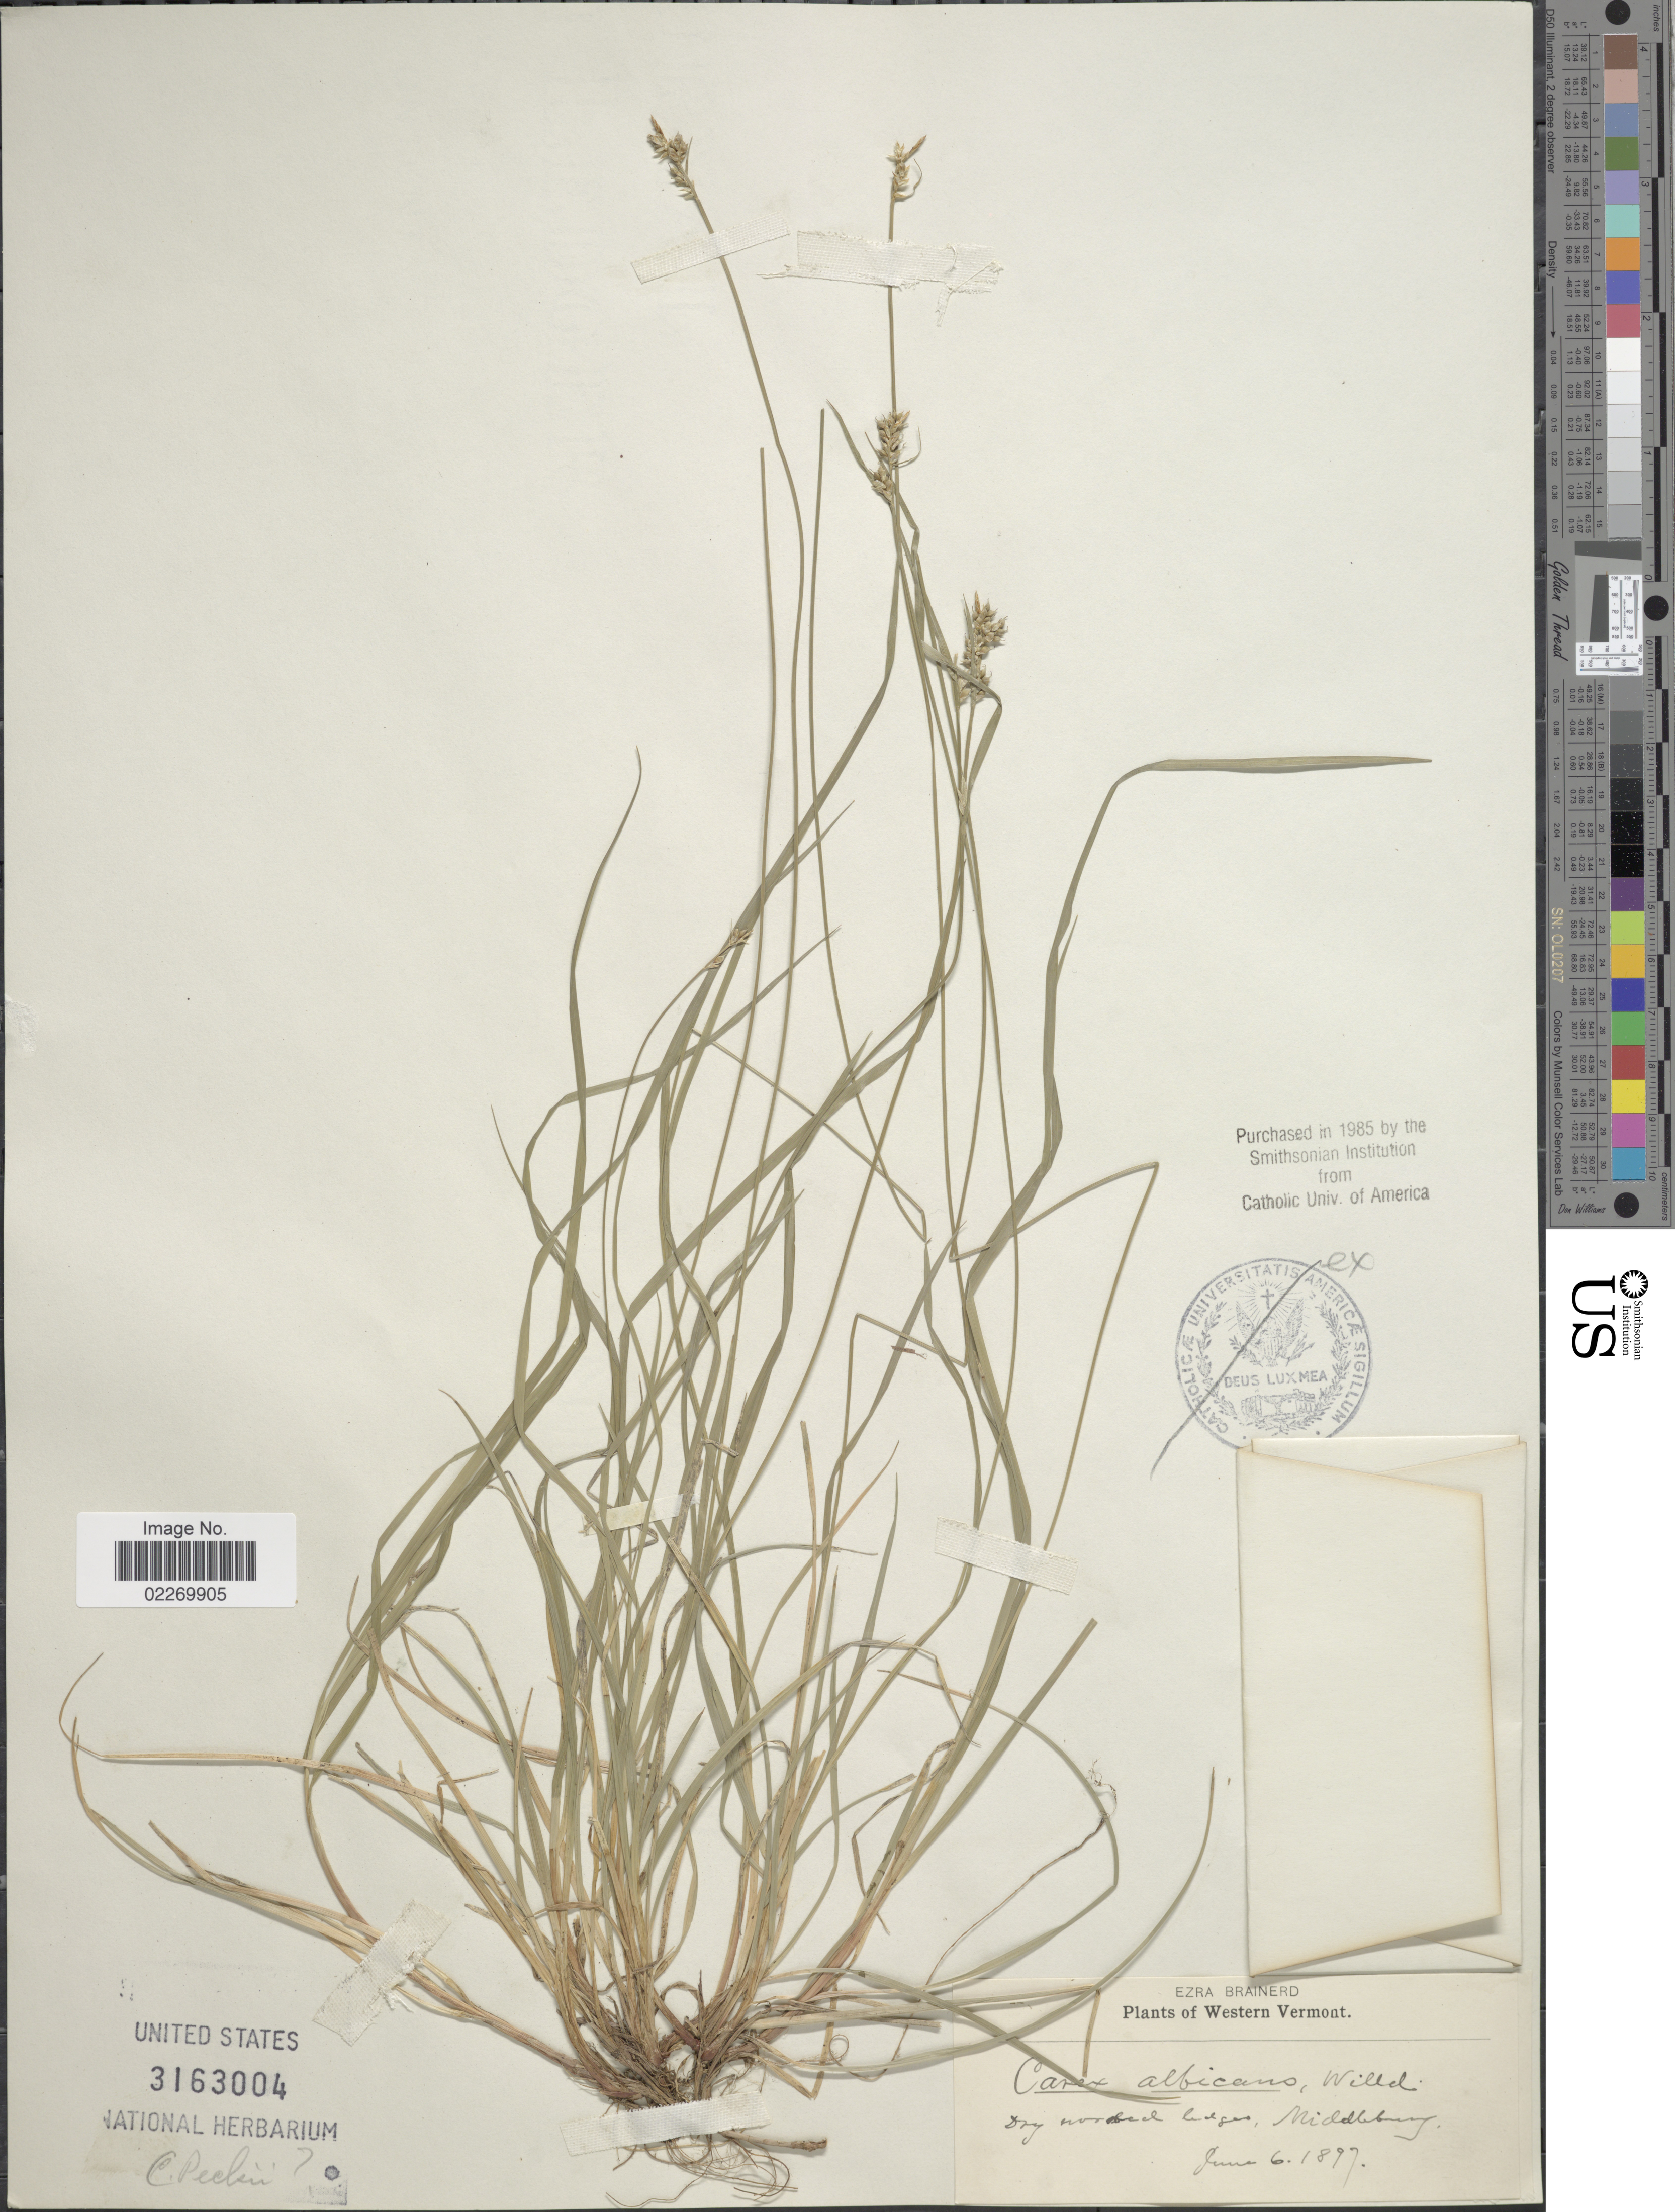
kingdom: Plantae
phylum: Tracheophyta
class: Liliopsida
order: Poales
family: Cyperaceae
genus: Carex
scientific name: Carex emmonsii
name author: Dewey ex Torr.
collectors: E. Brainerd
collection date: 1897-06-06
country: United States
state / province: Vermont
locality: Western Vermont, Middlebury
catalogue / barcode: US 3163004